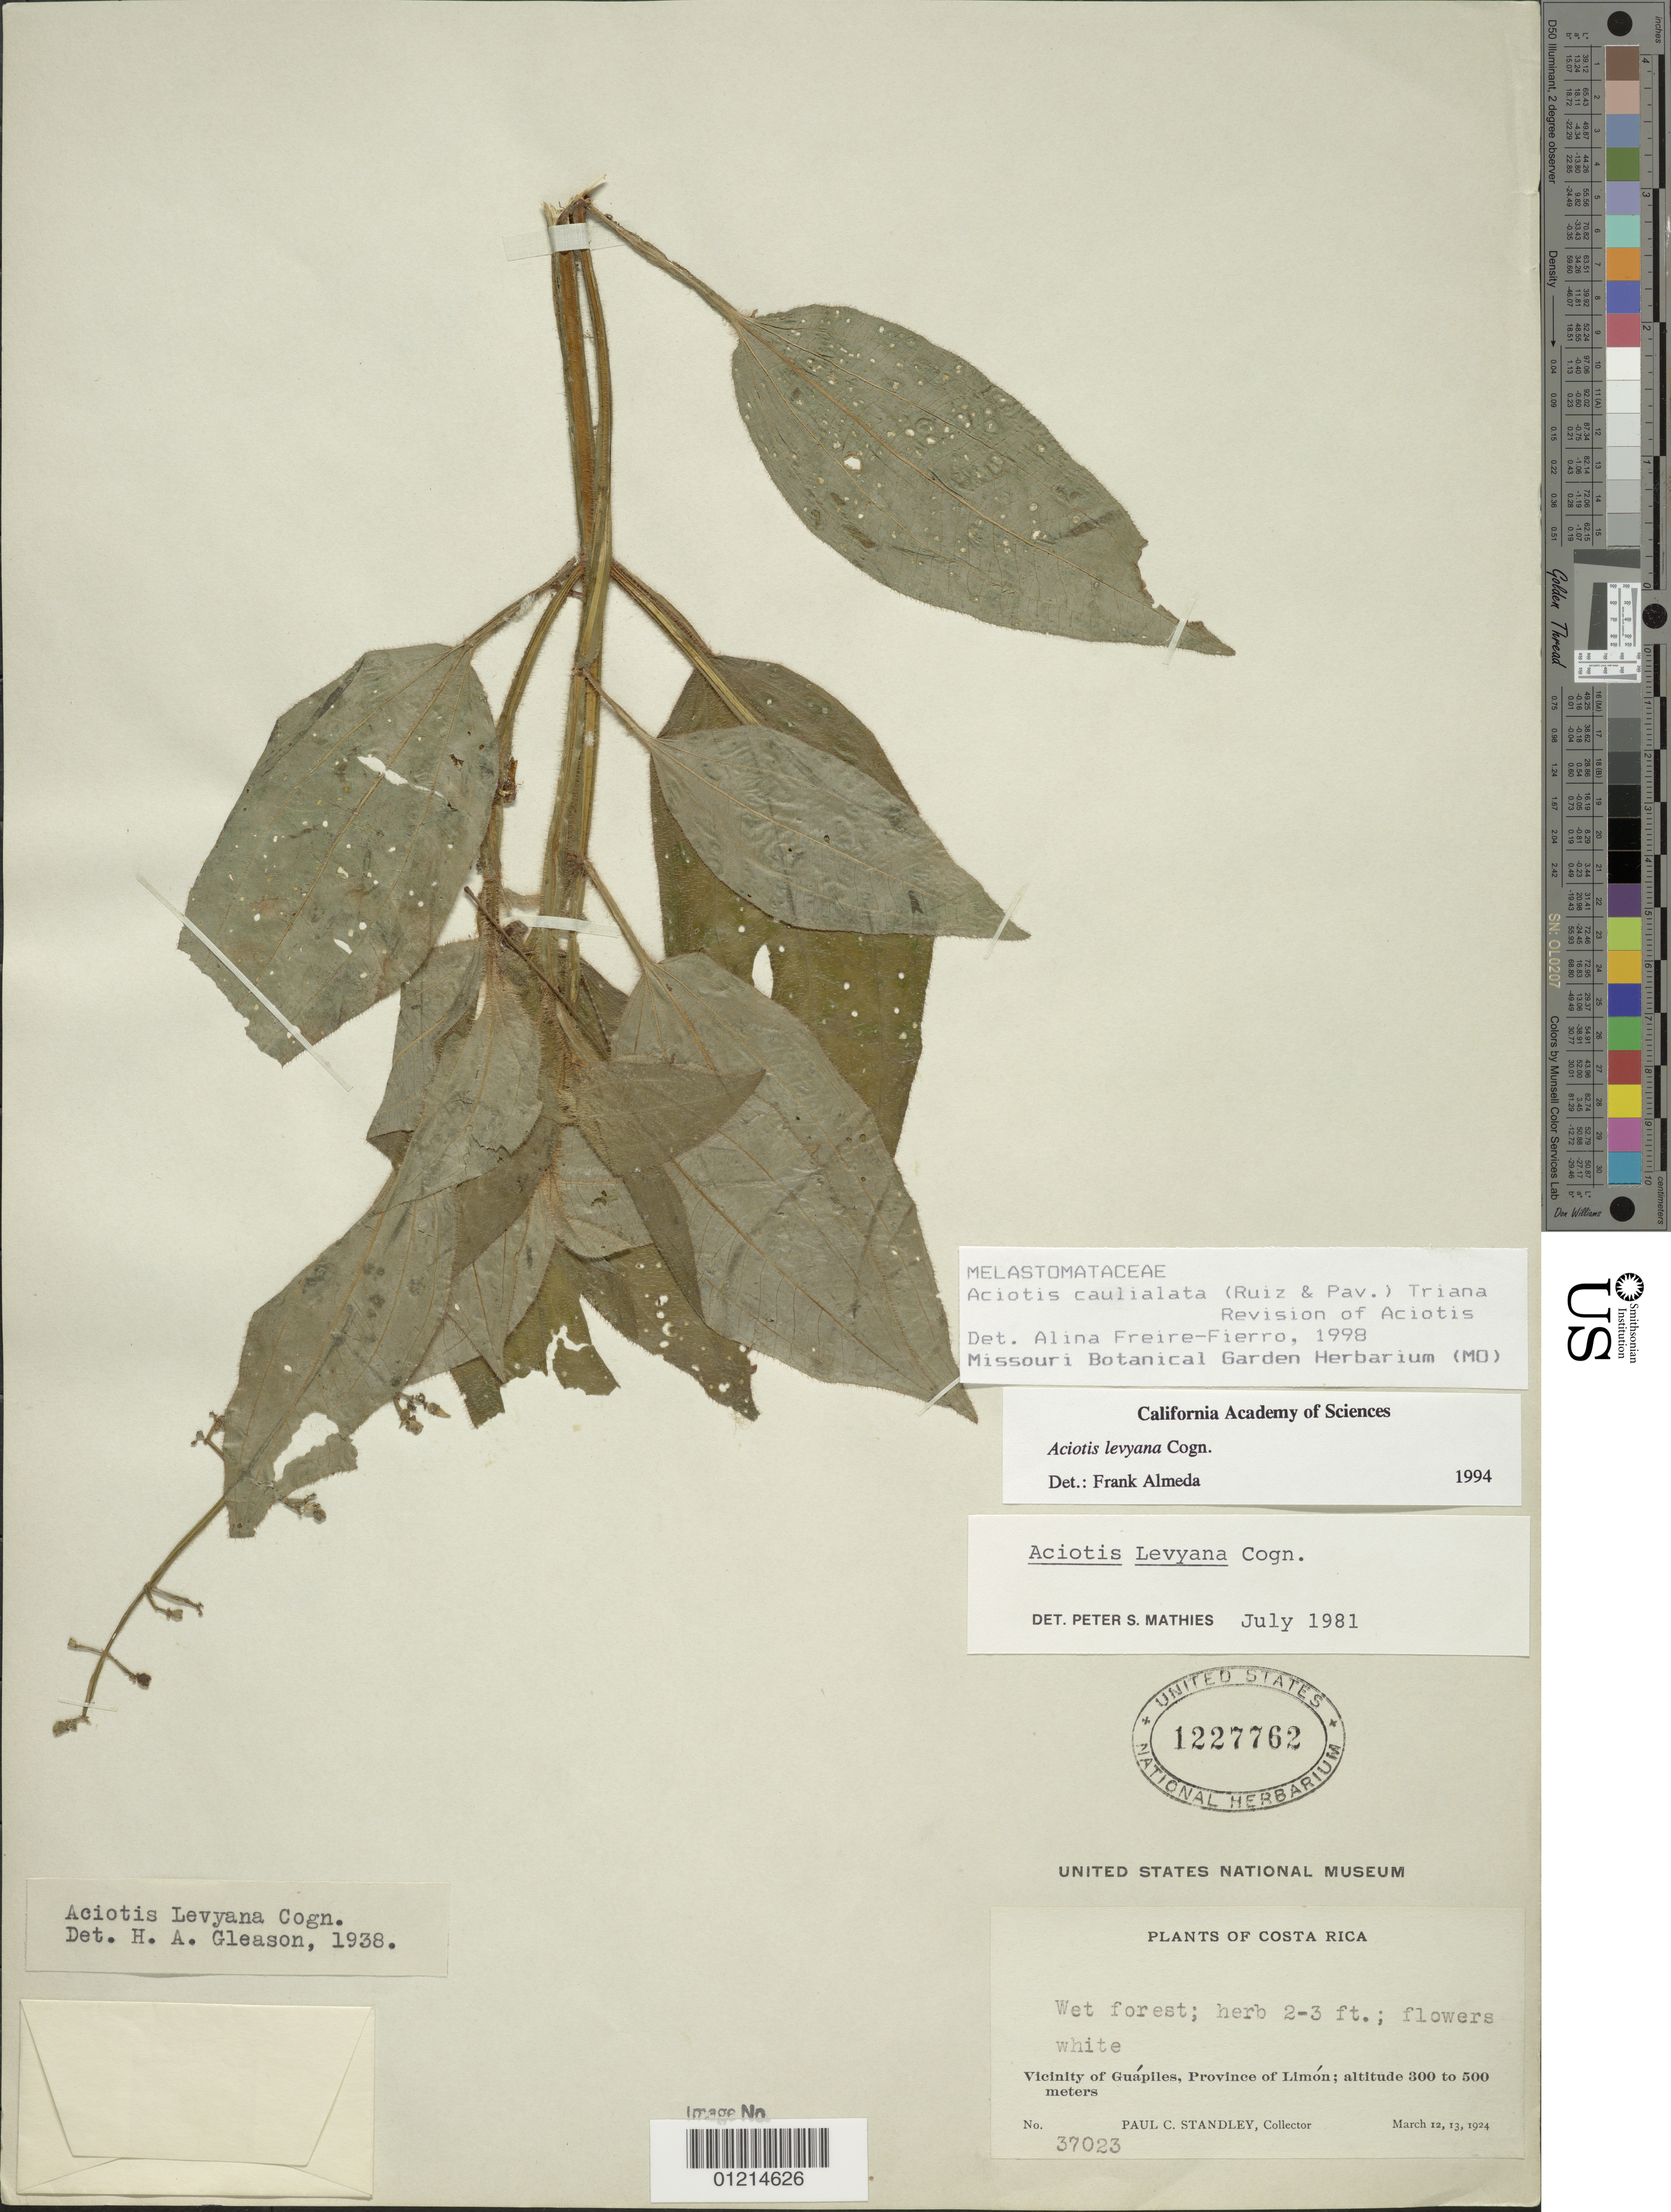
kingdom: Plantae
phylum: Tracheophyta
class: Magnoliopsida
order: Myrtales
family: Melastomataceae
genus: Aciotis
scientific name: Aciotis rubricaulis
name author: (Mart. ex DC.) Triana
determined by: Nunes da Silva, Diego, (RB), Jardim Botanico do Rio de Janeiro - Herbario (BRAZIL)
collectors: P. C. Standley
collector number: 37023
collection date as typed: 12 Mar 1924 and 13 Mar 1924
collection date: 1924-03-12,1924-03-13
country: Costa Rica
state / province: Limón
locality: Vicinity of Guapiles.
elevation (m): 300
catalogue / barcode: US 1227762